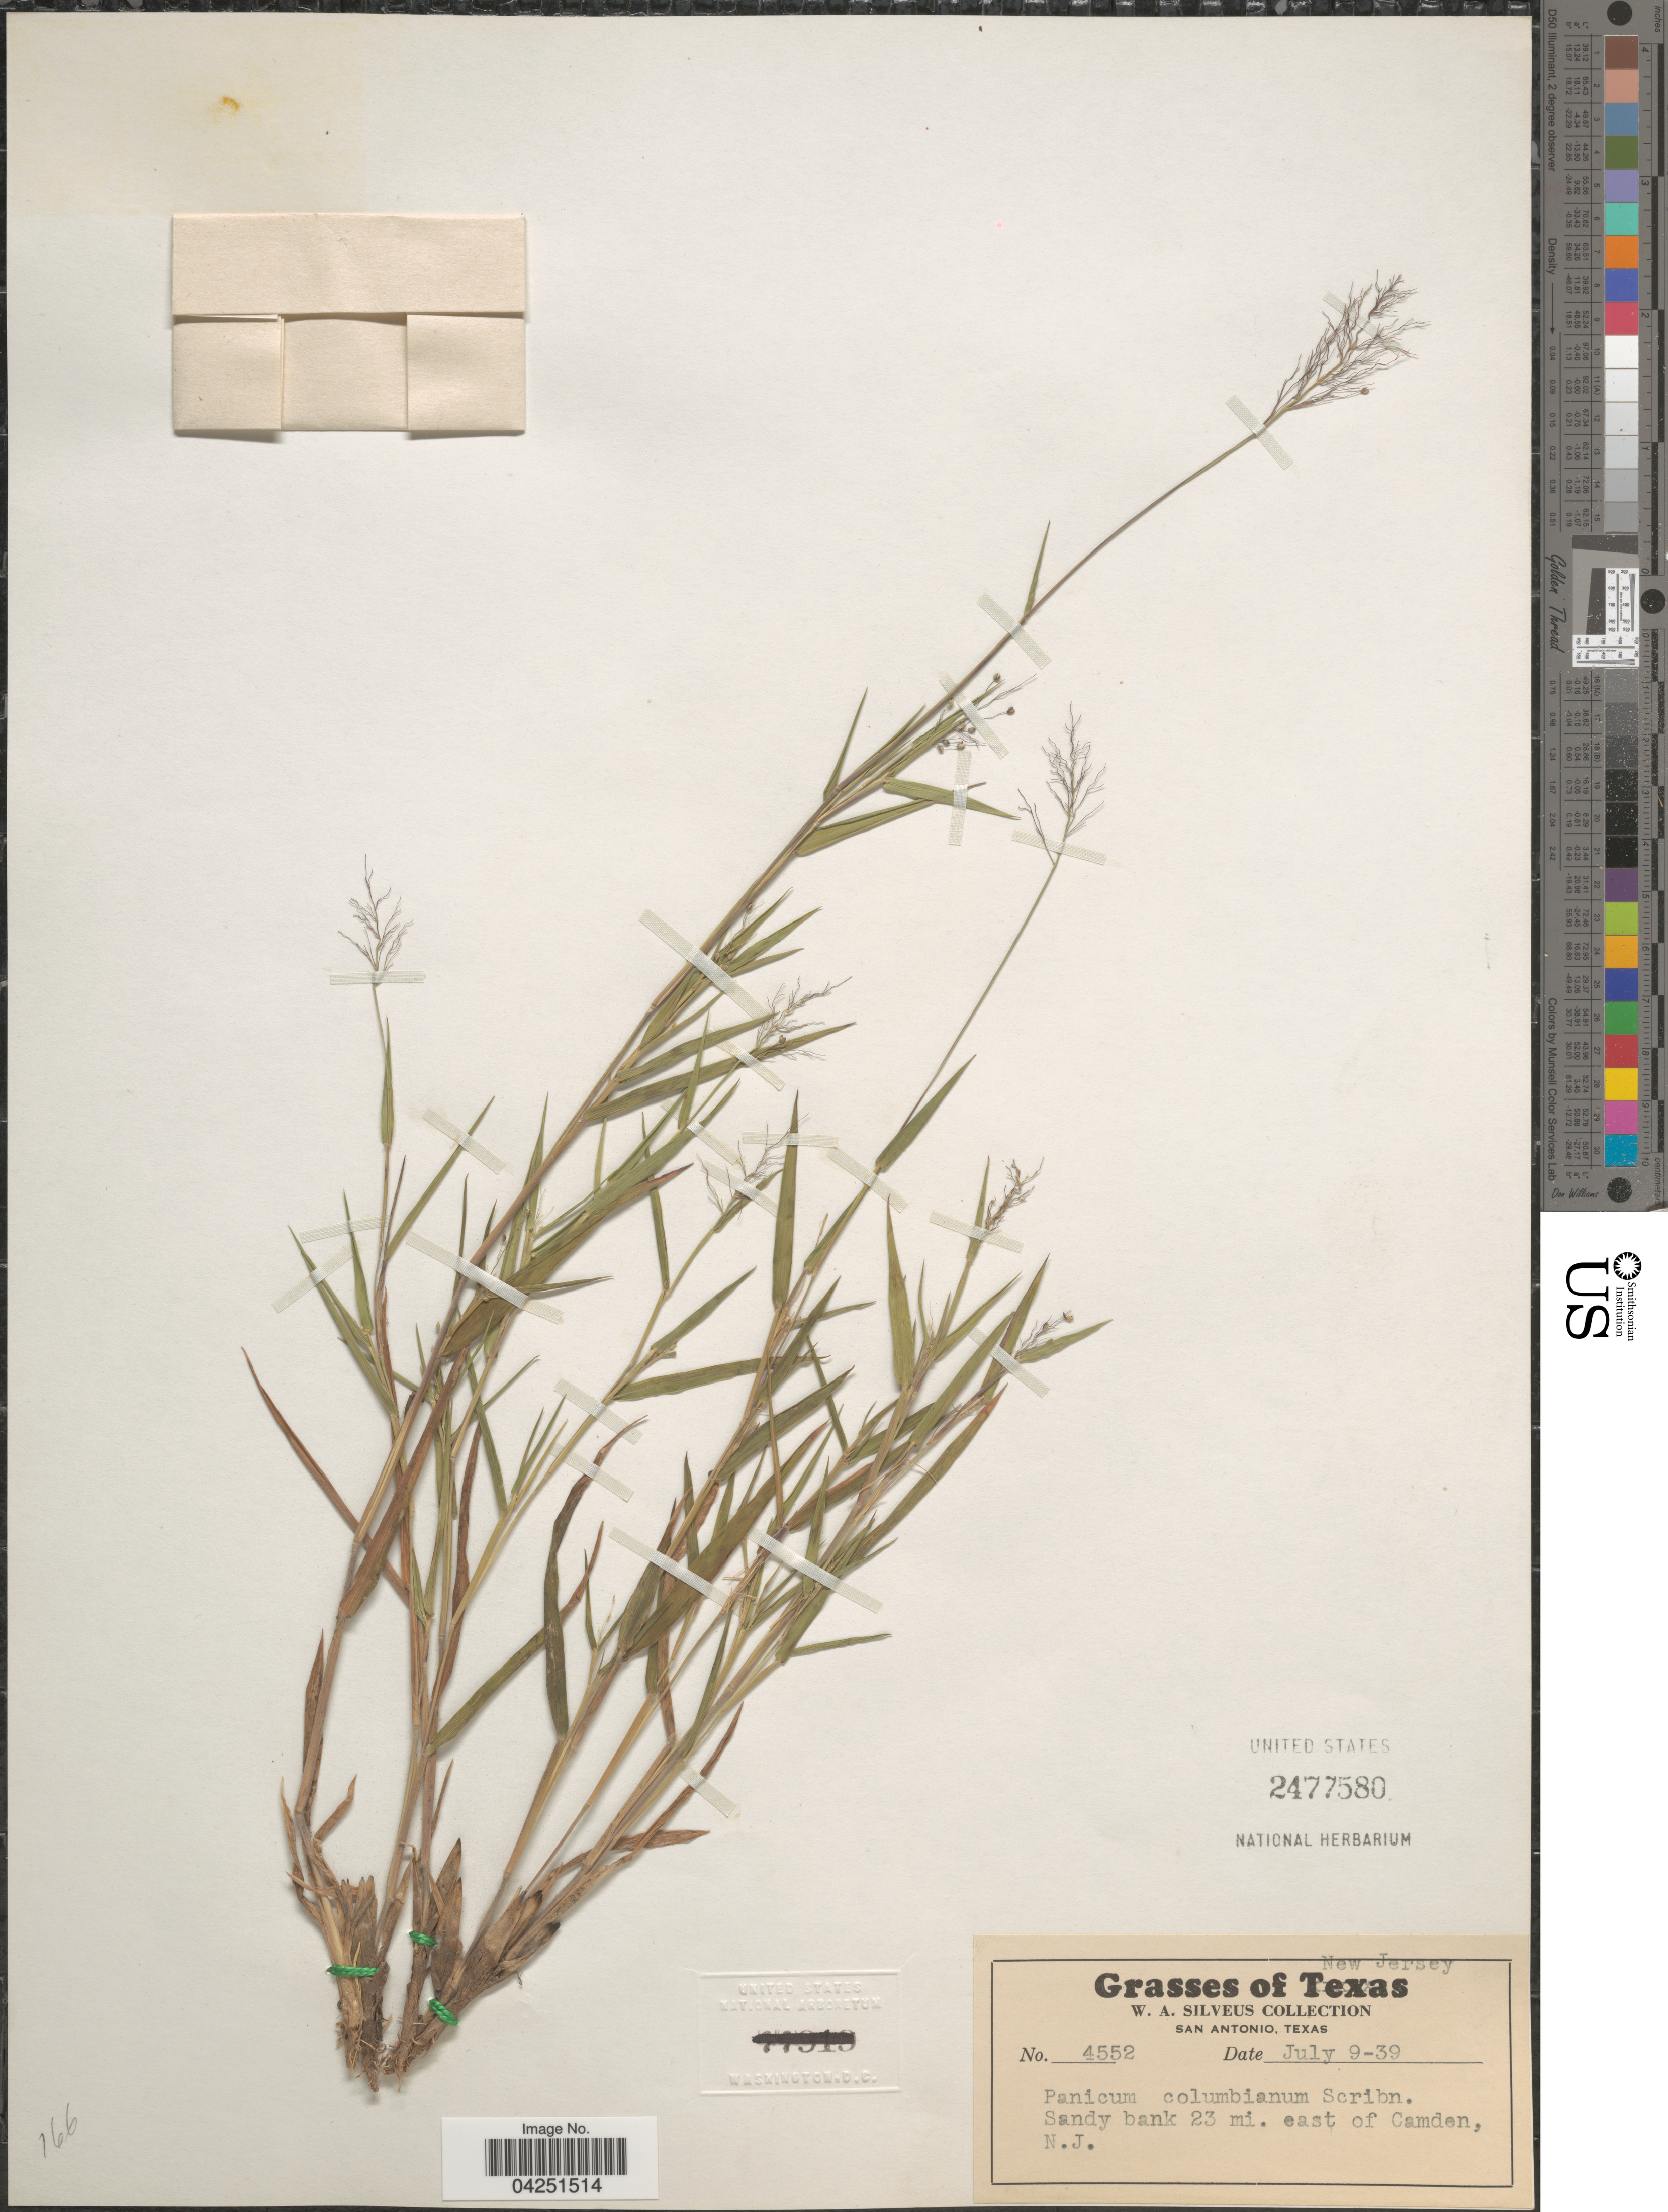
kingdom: Plantae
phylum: Tracheophyta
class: Liliopsida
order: Poales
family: Poaceae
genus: Dichanthelium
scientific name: Dichanthelium acuminatum var. acuminatum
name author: (Sw.) Gould & C.A. Clark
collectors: W. Silveus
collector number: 4552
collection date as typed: Transcribed d/m/y: 9/7/39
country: United States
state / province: New Jersey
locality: Sandy bank 23 mi. east of Camden.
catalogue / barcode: US 2477580